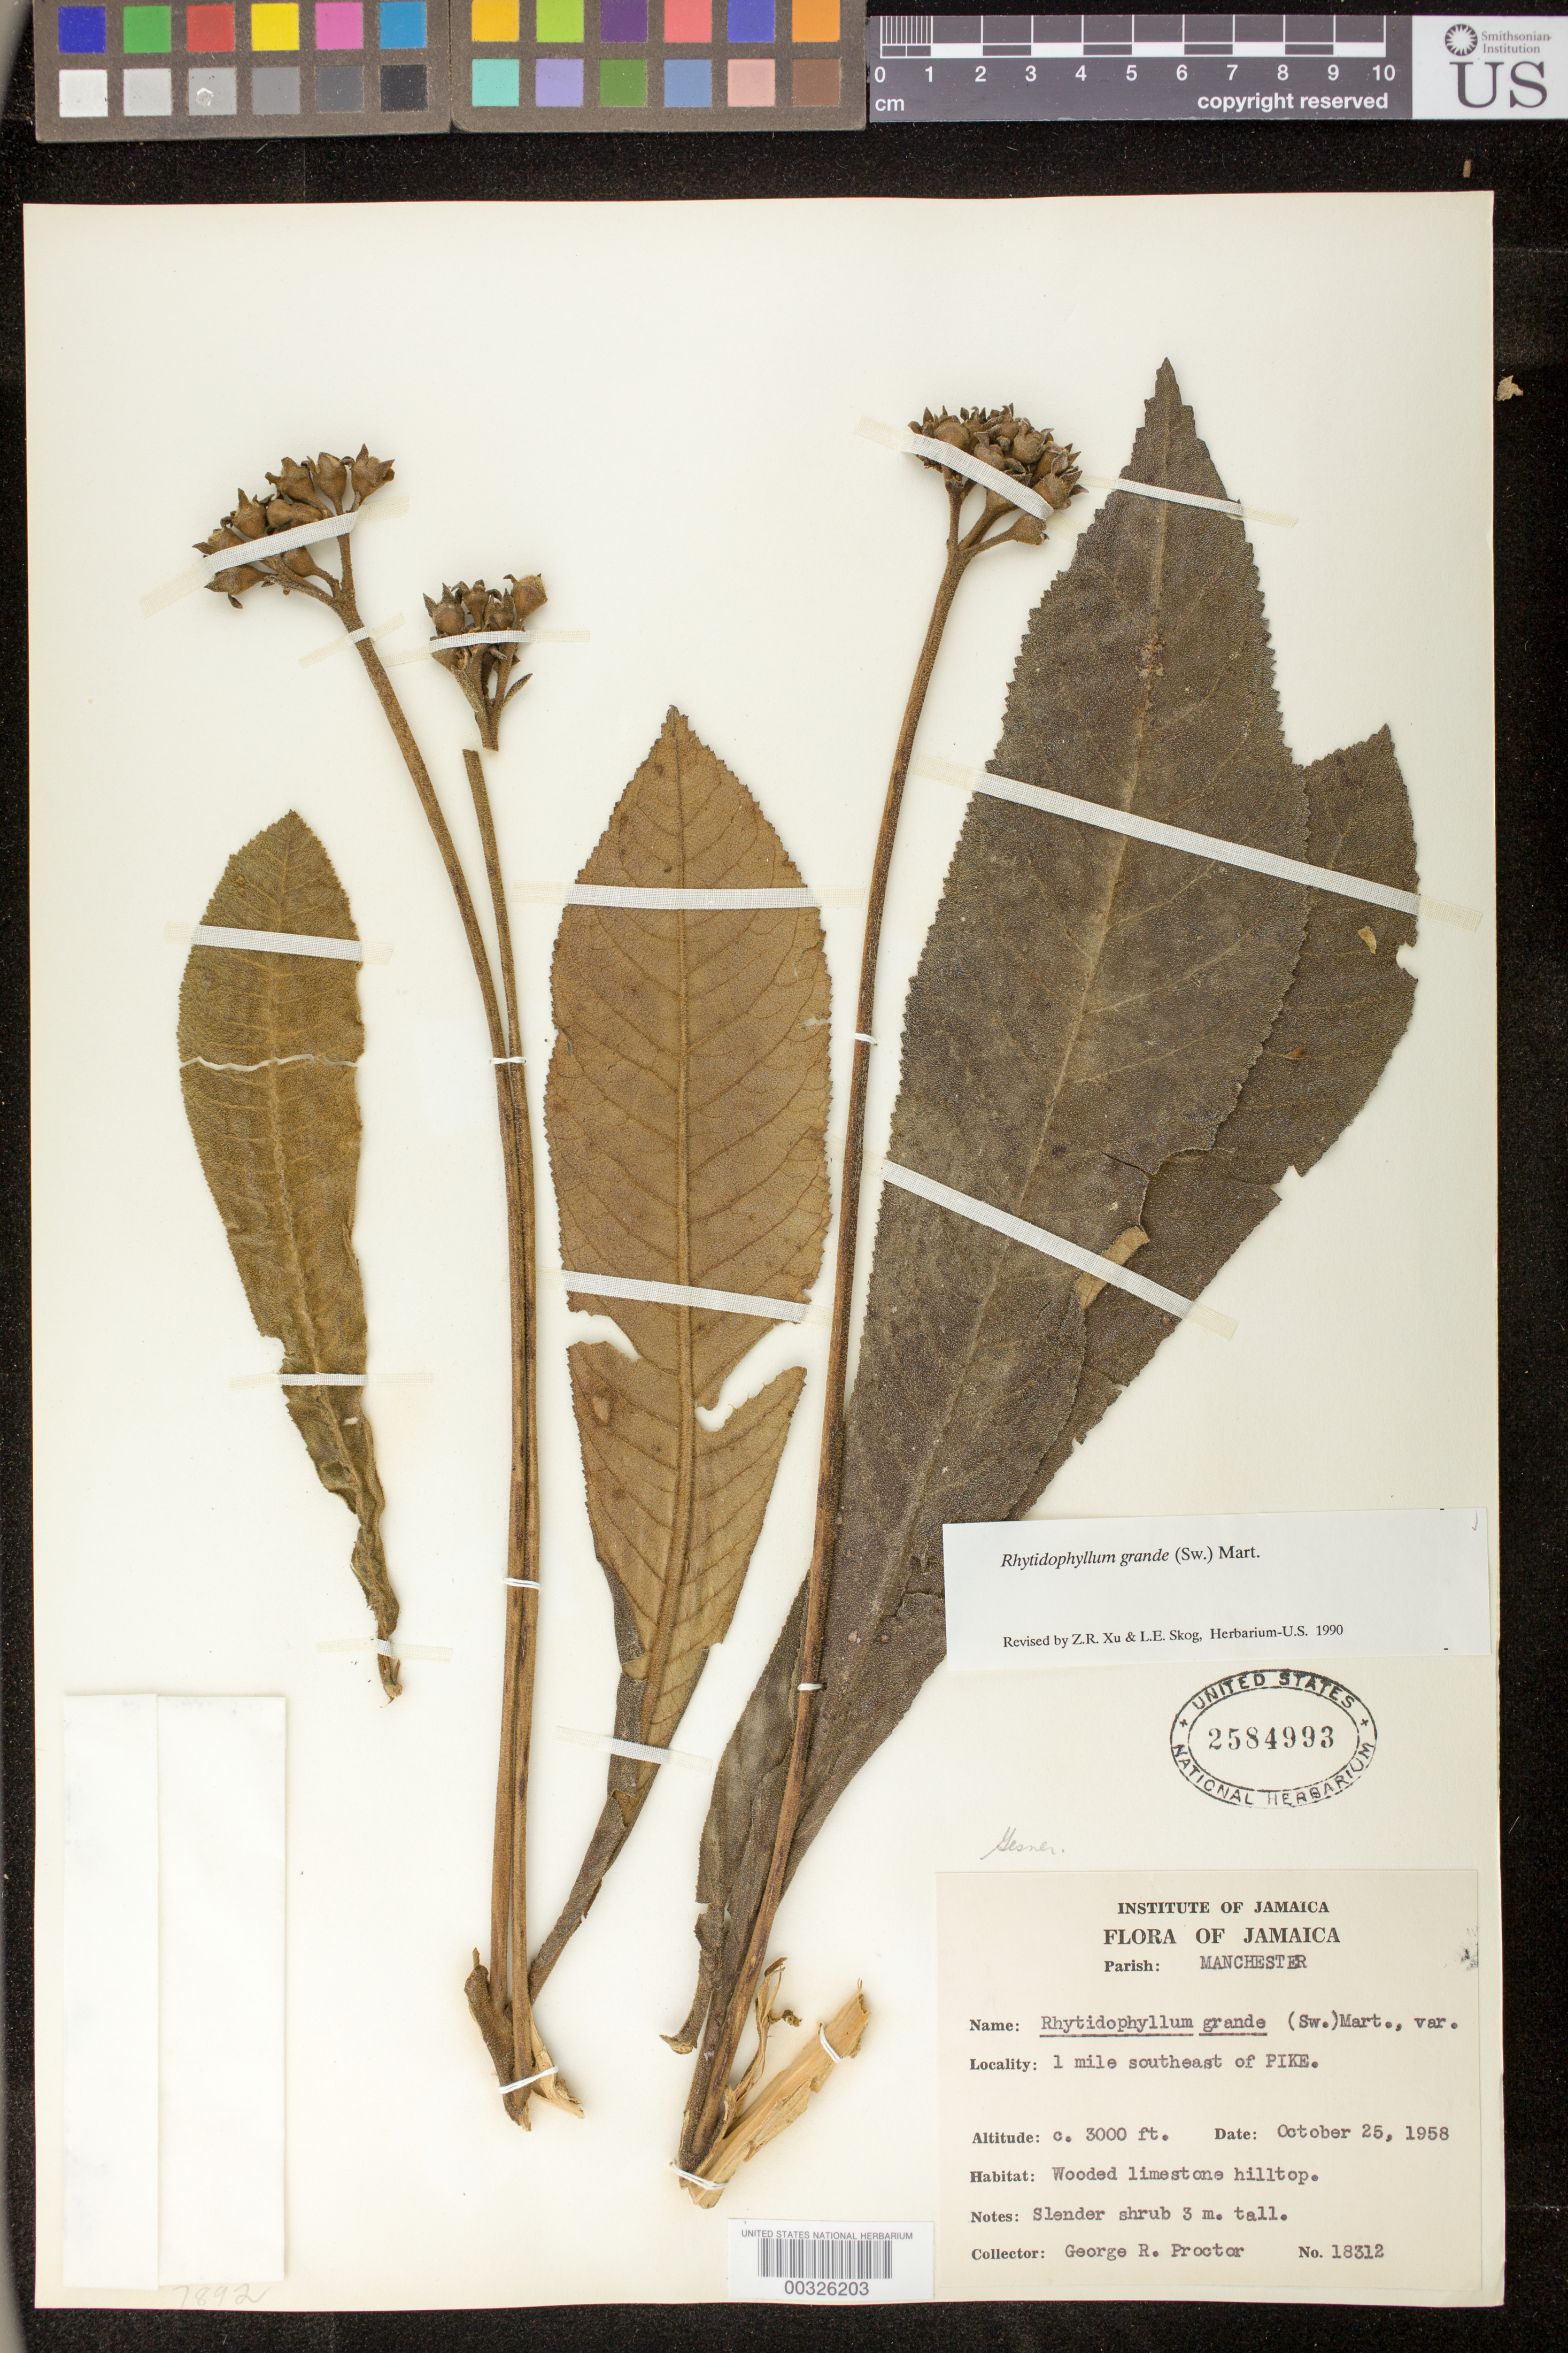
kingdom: Plantae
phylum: Tracheophyta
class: Magnoliopsida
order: Lamiales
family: Gesneriaceae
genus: Rhytidophyllum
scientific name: Rhytidophyllum grande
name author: (Sw.) Mart.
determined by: Skog, Laurence E.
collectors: G. R. Proctor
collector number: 18312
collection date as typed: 25 Oct 1958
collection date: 1958-10-25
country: Jamaica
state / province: Manchester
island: Jamaica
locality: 1 mile SE of Pike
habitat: Wooded limestone hilltop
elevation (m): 914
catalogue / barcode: US 2584993